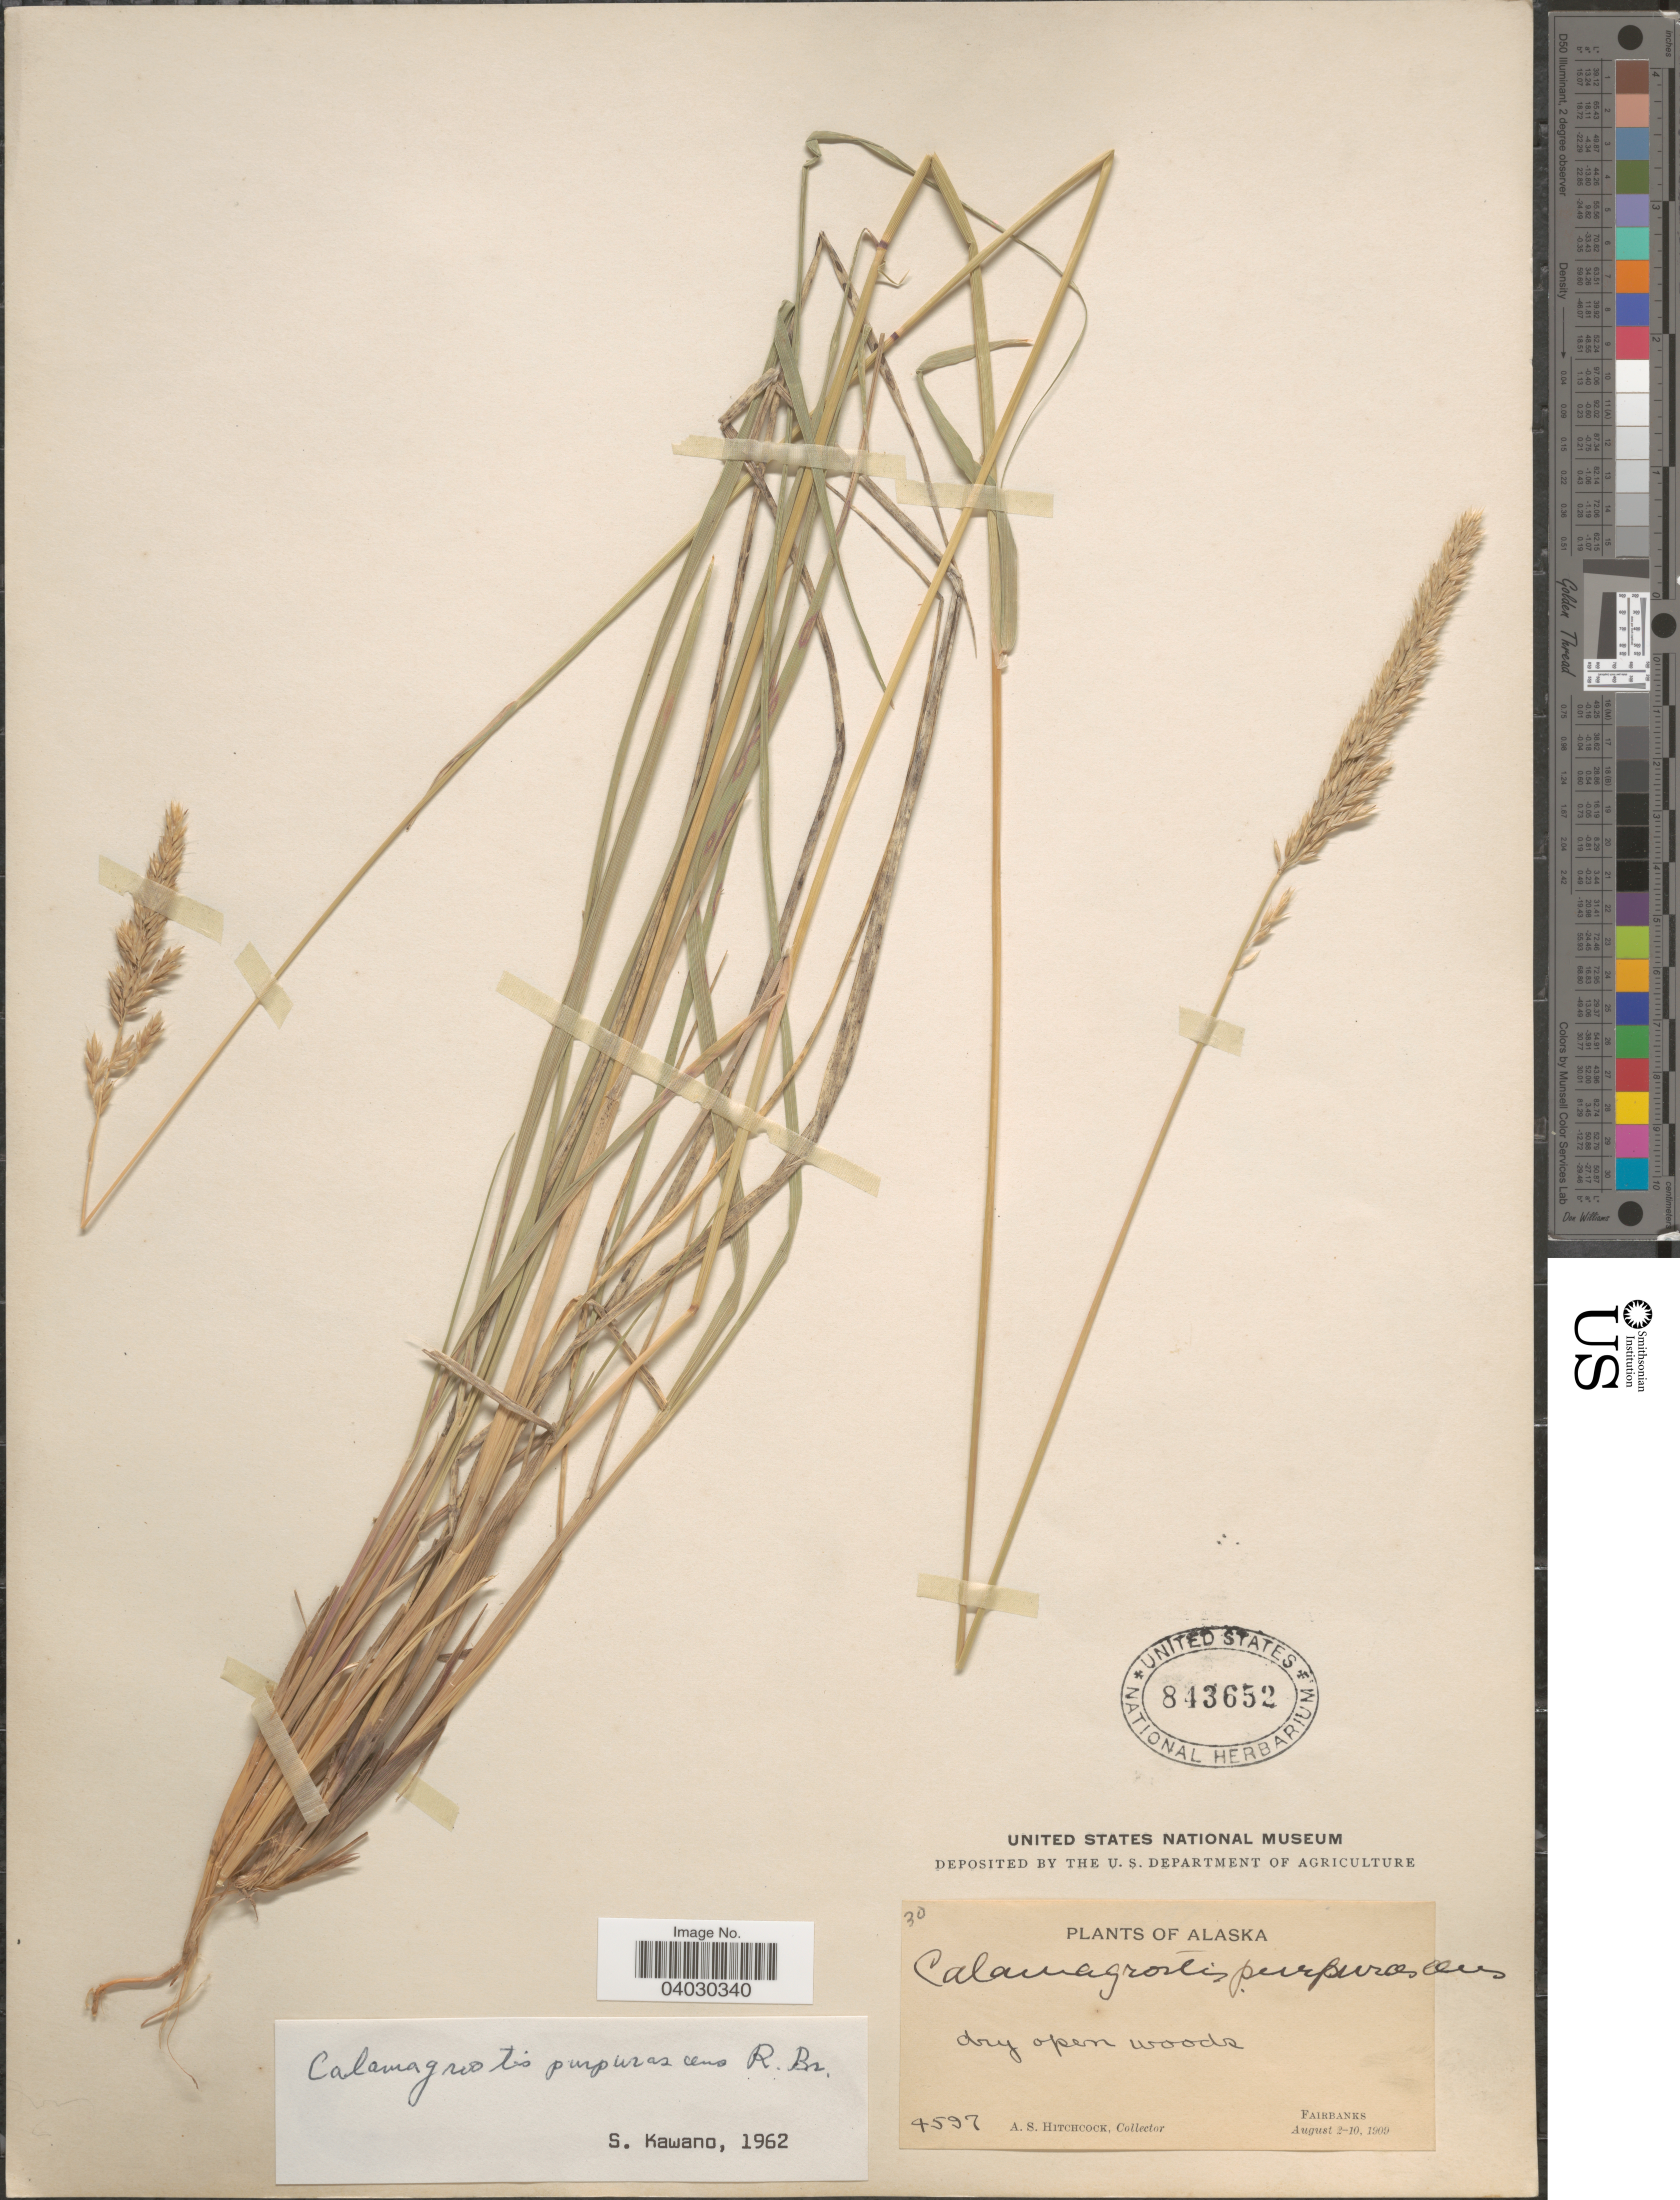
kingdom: Plantae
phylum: Tracheophyta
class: Liliopsida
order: Poales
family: Poaceae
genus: Calamagrostis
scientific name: Calamagrostis purpurascens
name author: R. Br.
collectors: A. S. Hitchcock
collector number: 4597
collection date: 1909-08-02/1909-08-10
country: United States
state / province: Alaska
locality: Fairbanks.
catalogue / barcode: US 843652